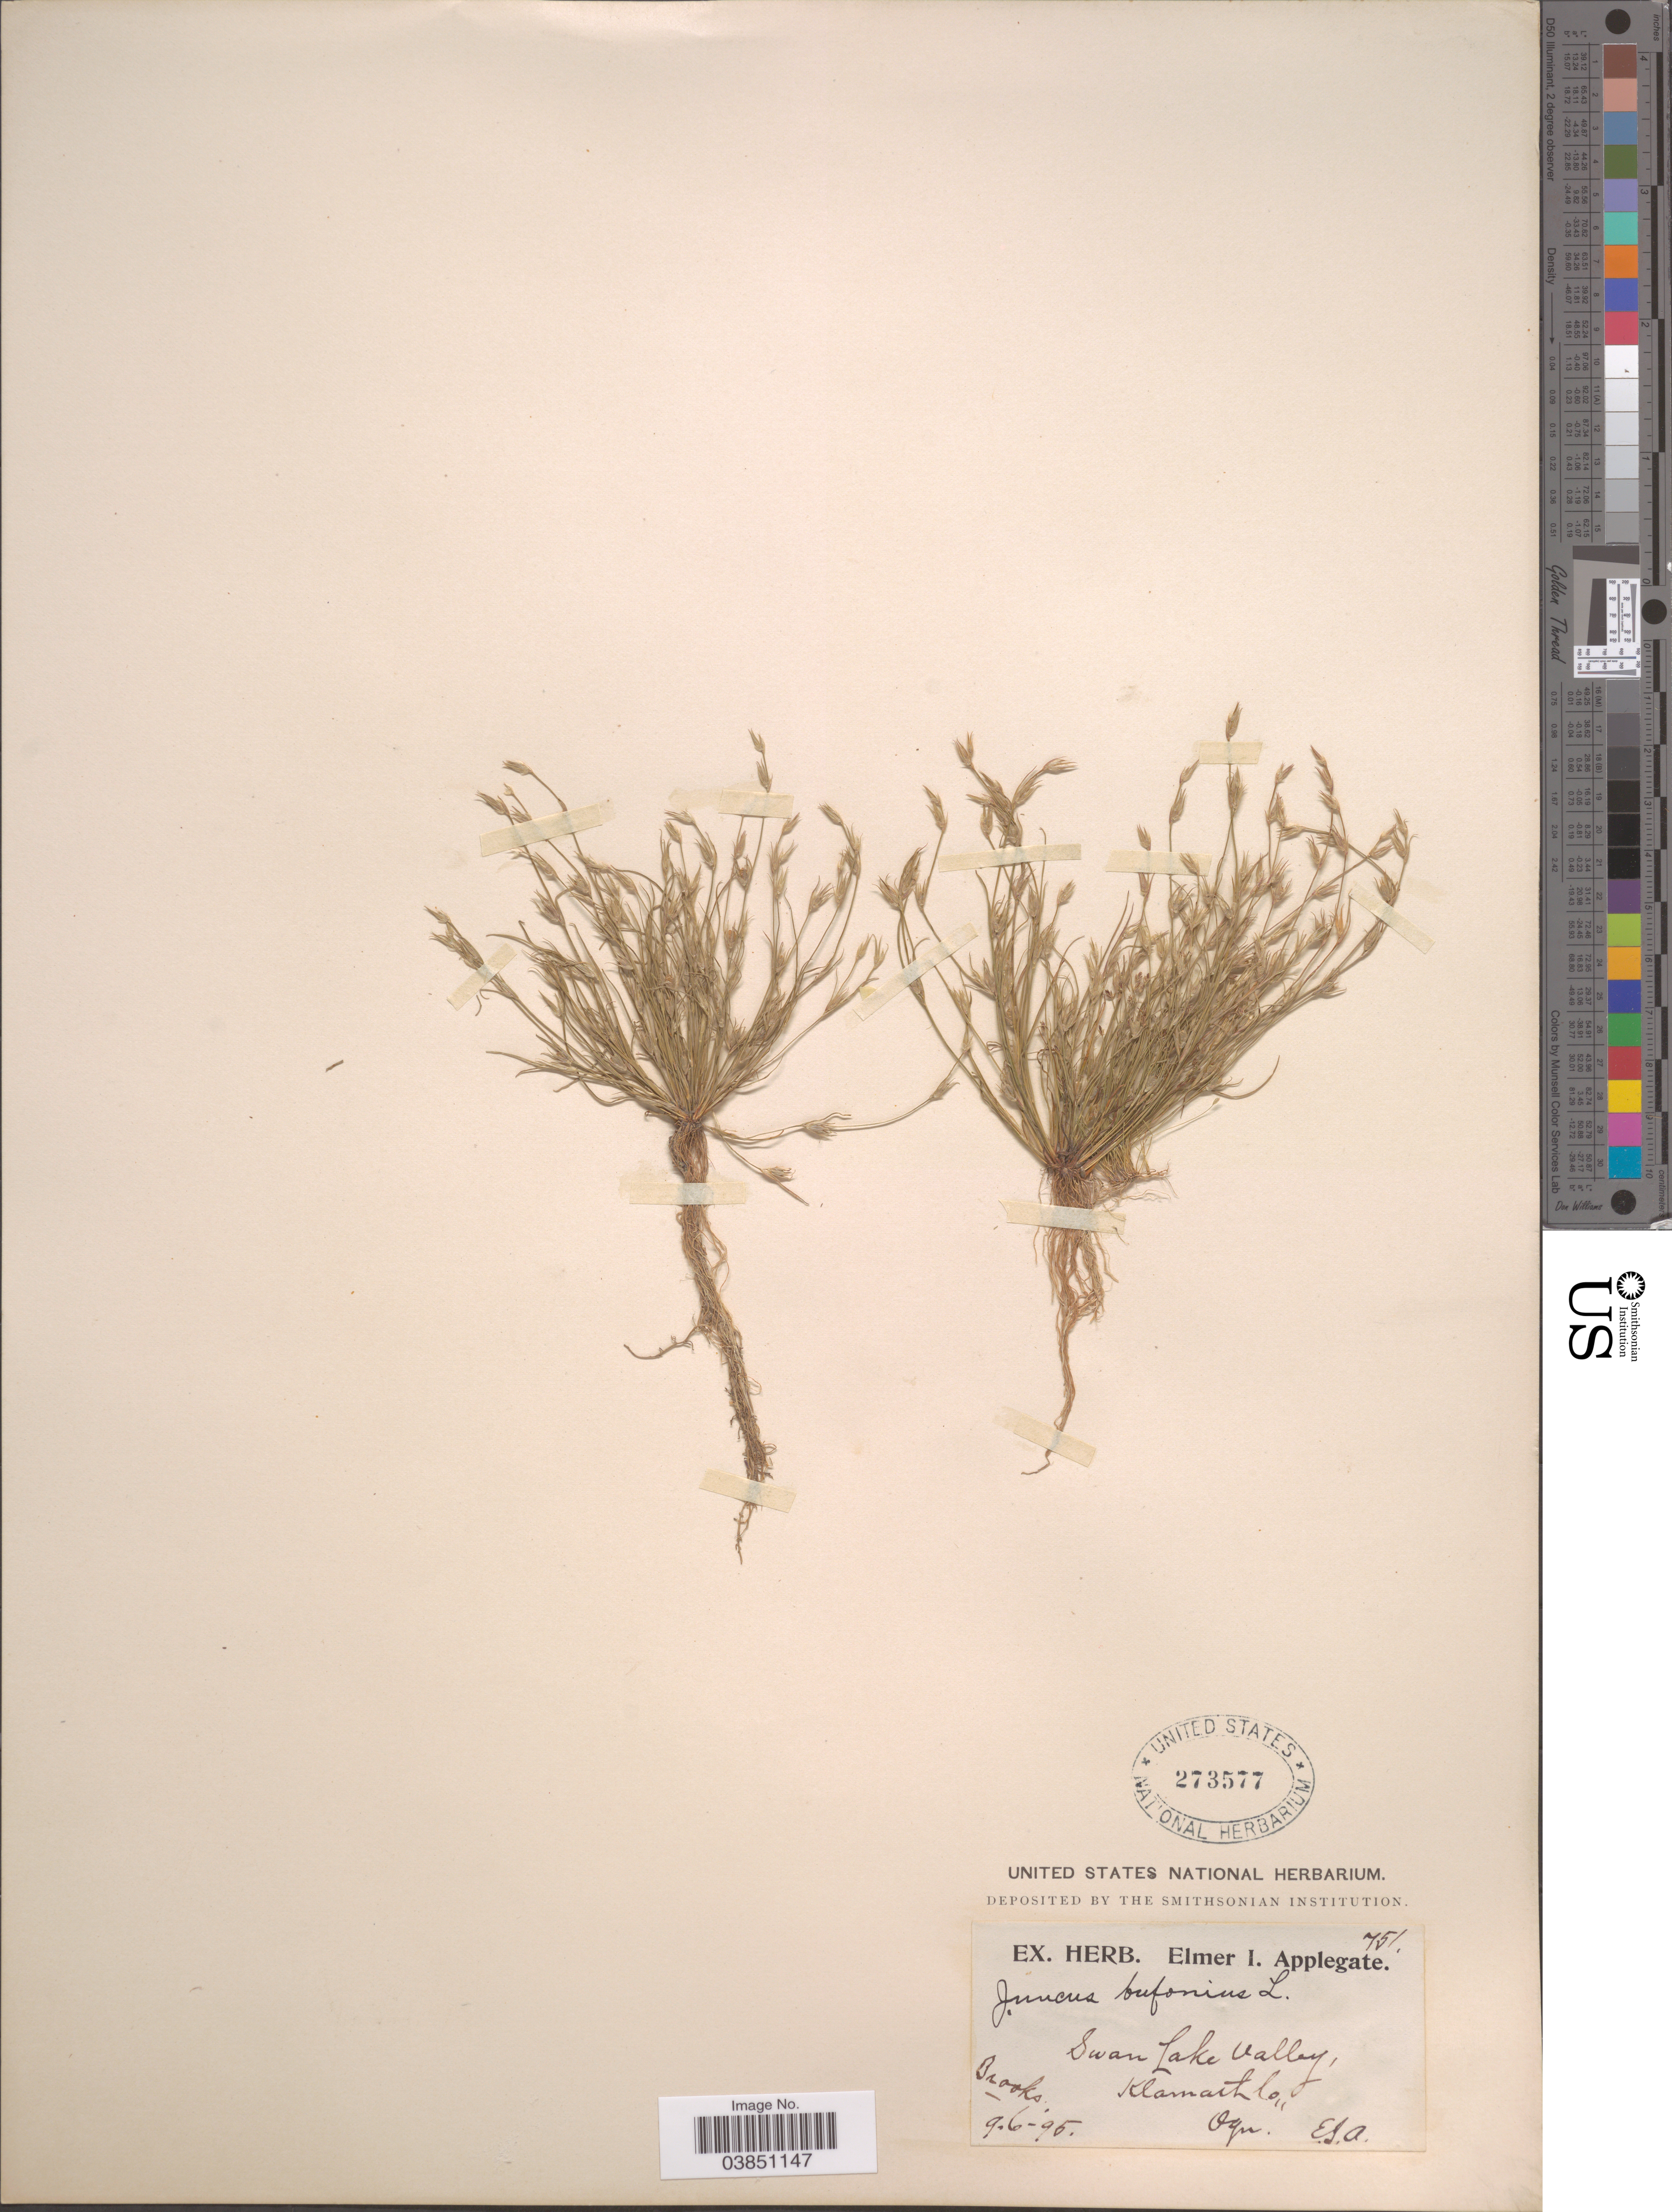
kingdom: Plantae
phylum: Tracheophyta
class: Liliopsida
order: Poales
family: Juncaceae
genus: Juncus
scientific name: Juncus bufonius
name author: L.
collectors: E. I. Applegate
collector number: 751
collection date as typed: Transcribed d/m/y: 6/9/95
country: United States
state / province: Oregon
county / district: Klamath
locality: Swan Lake Valley, Klamath Co.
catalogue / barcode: US 273577